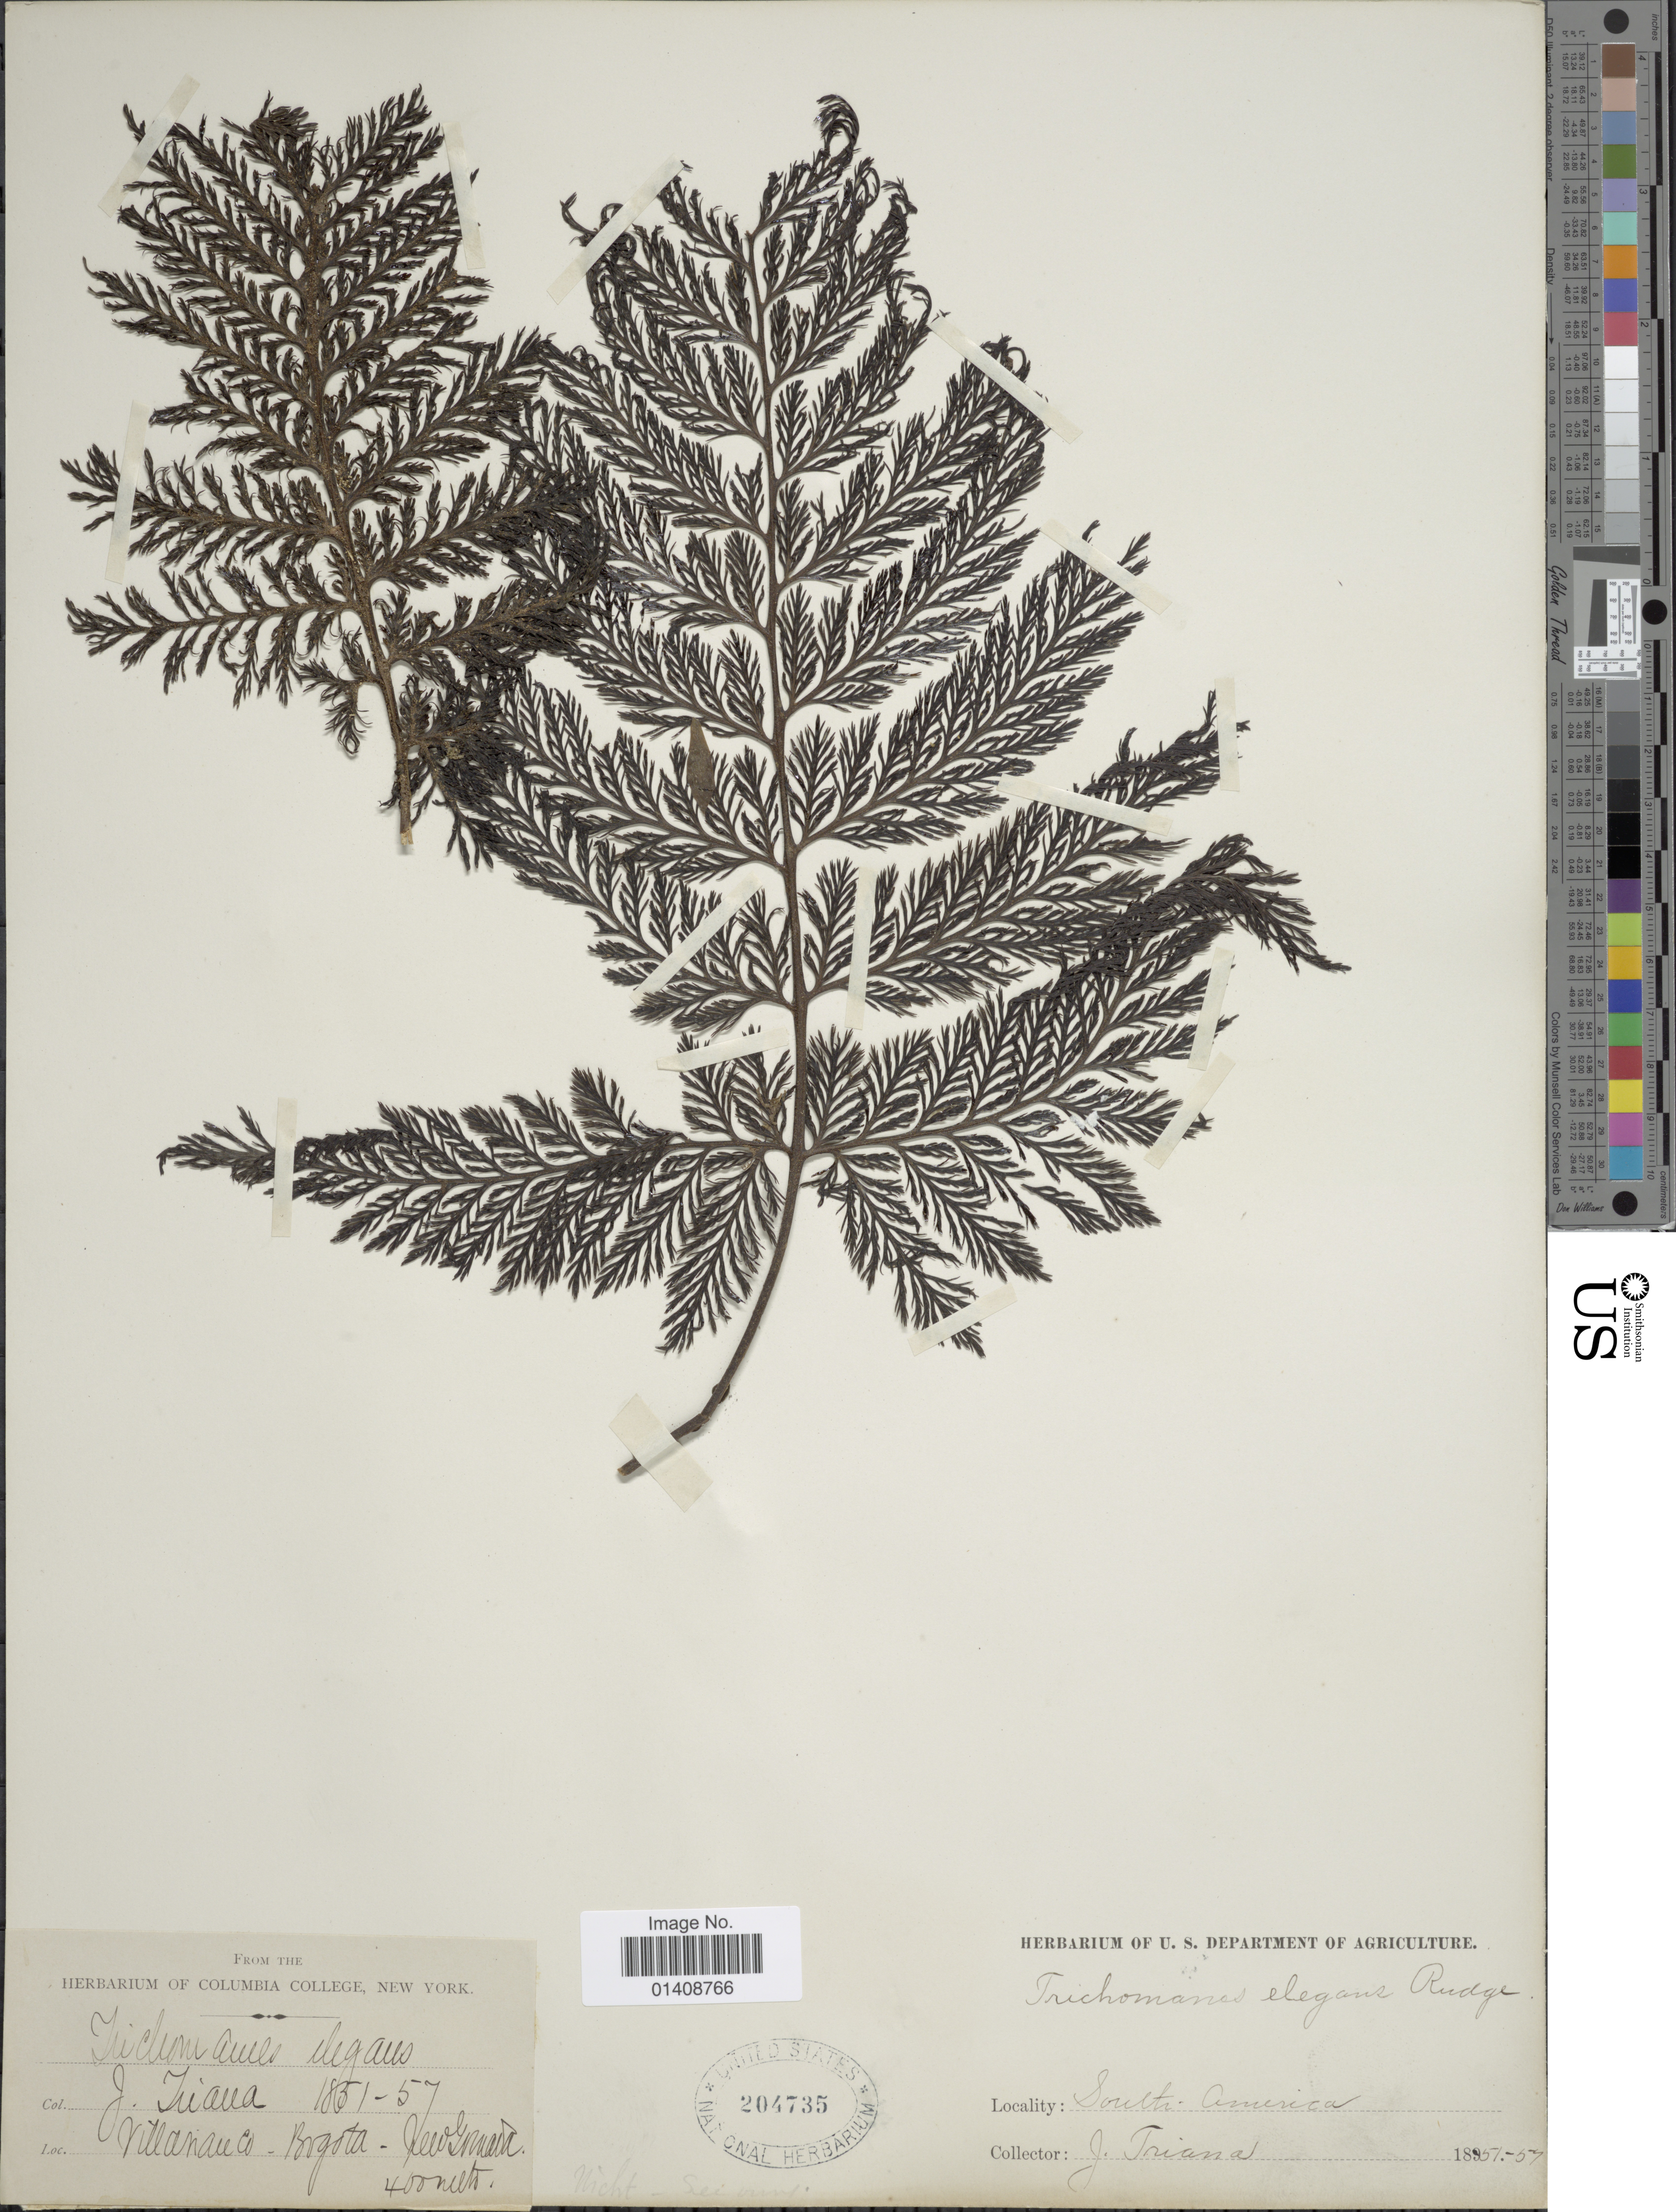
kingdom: Plantae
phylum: Tracheophyta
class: Polypodiopsida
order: Hymenophyllales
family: Hymenophyllaceae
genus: Trichomanes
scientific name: Trichomanes elegans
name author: Rich.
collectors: J. Triana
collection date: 1851/1857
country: Colombia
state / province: Bogota D.C.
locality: Villanauco. New Grenada.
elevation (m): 400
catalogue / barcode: US 204735